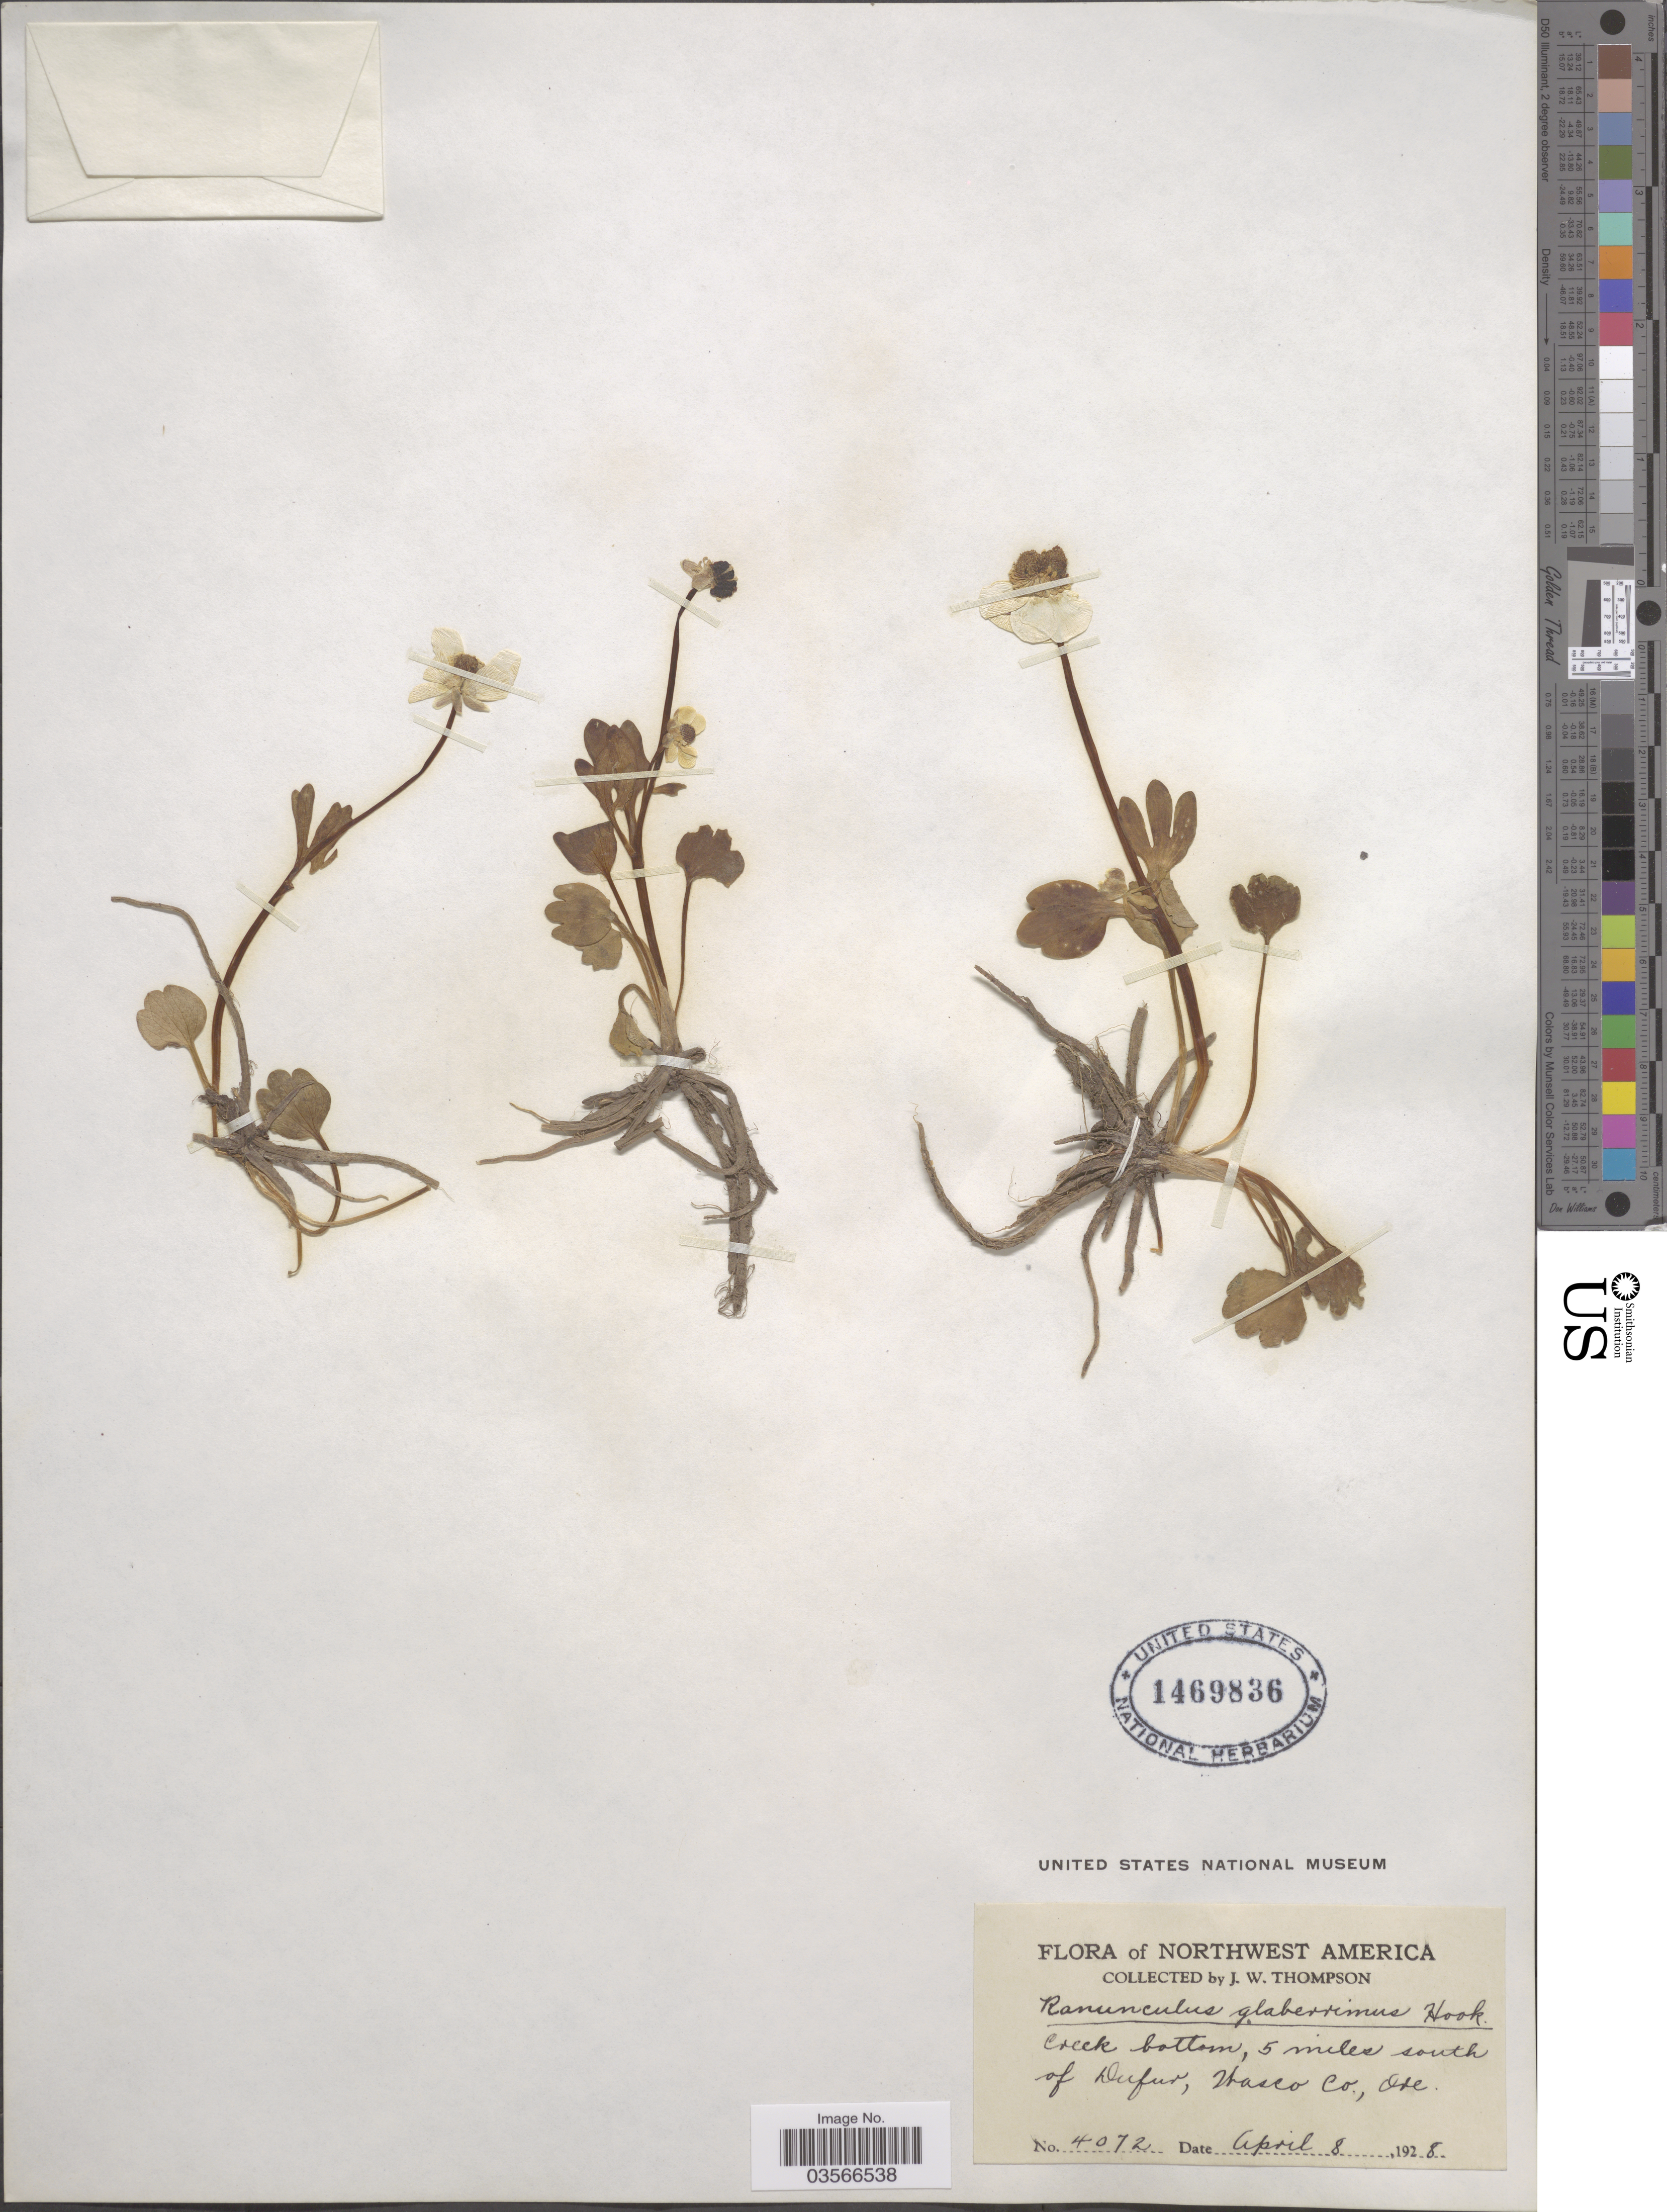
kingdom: Plantae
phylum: Tracheophyta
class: Magnoliopsida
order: Ranunculales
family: Ranunculaceae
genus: Ranunculus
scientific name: Ranunculus glaberrimus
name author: Hook.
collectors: J. Thompson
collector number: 4072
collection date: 1928-04-08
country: United States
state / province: Oregon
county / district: Wasco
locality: Northwest America. Creek bottom, 5 miles south of Dufur, Wasco Co.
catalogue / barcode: US 1469836